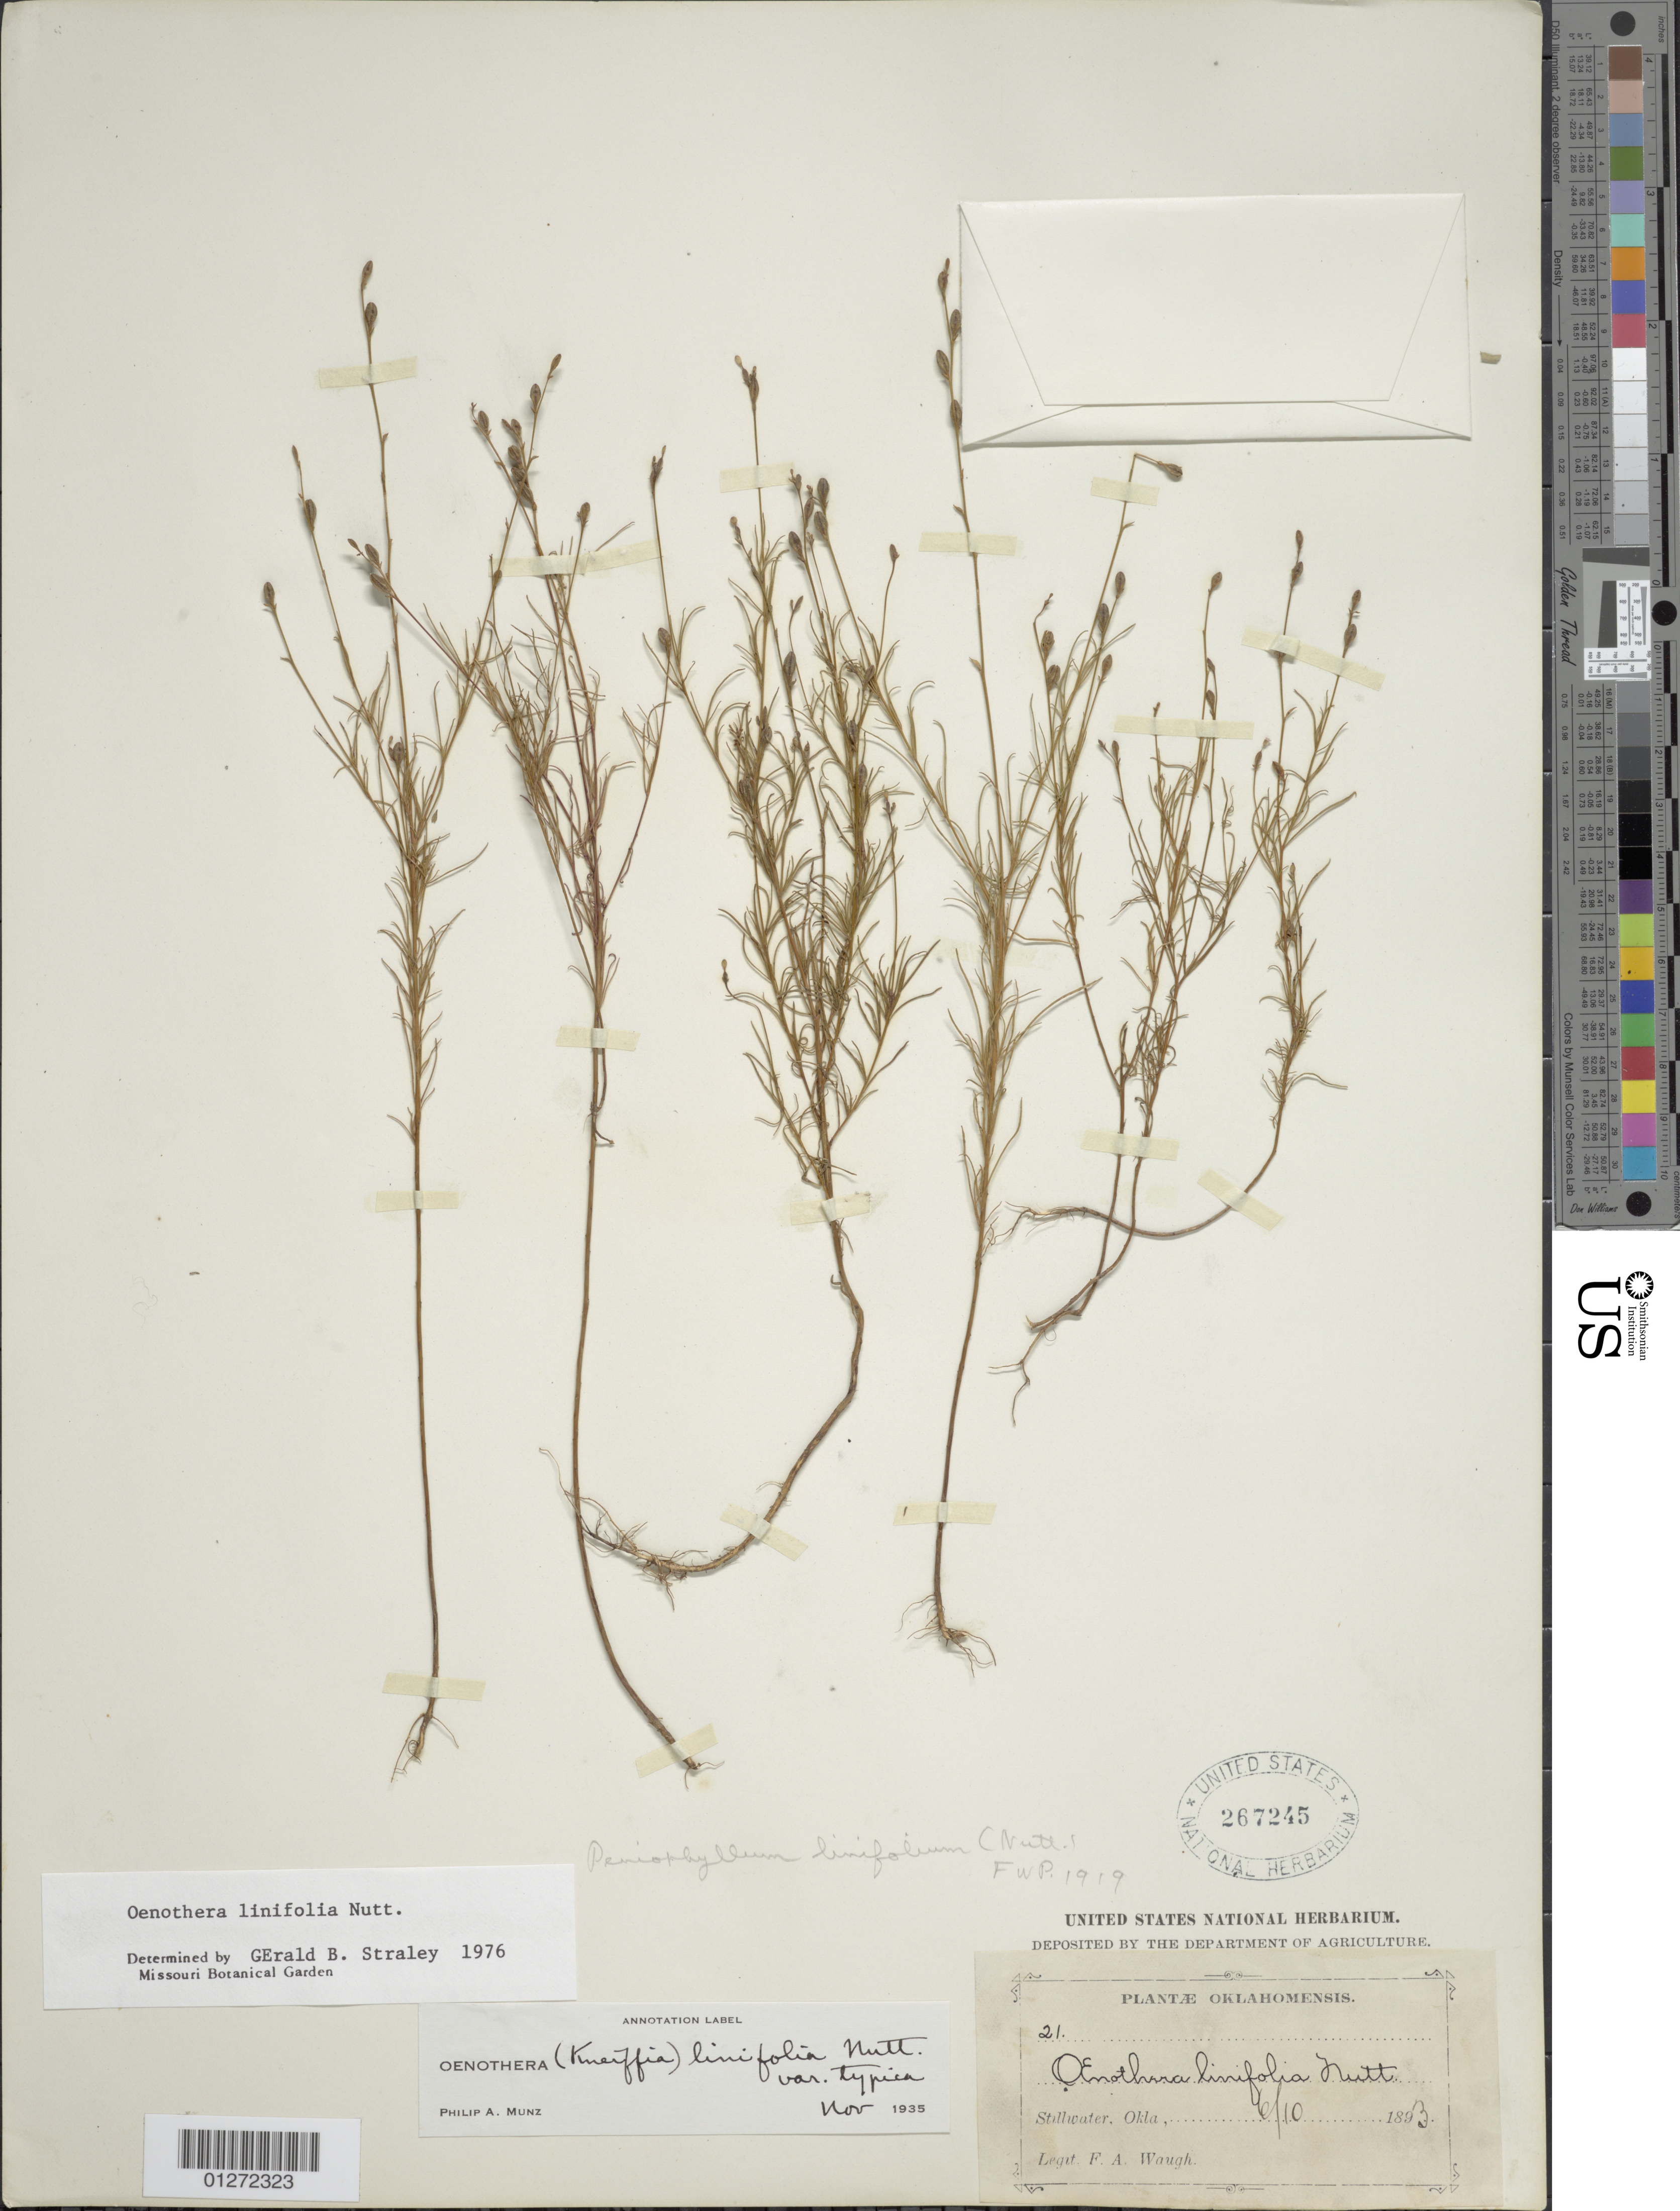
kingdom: Plantae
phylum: Tracheophyta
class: Magnoliopsida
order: Myrtales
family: Onagraceae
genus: Oenothera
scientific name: Oenothera linifolia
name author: Nutt.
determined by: Munz, Philip A.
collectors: F. Waugh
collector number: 21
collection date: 1893-06-10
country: United States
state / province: Oklahoma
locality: Stillwater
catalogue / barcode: US 267245